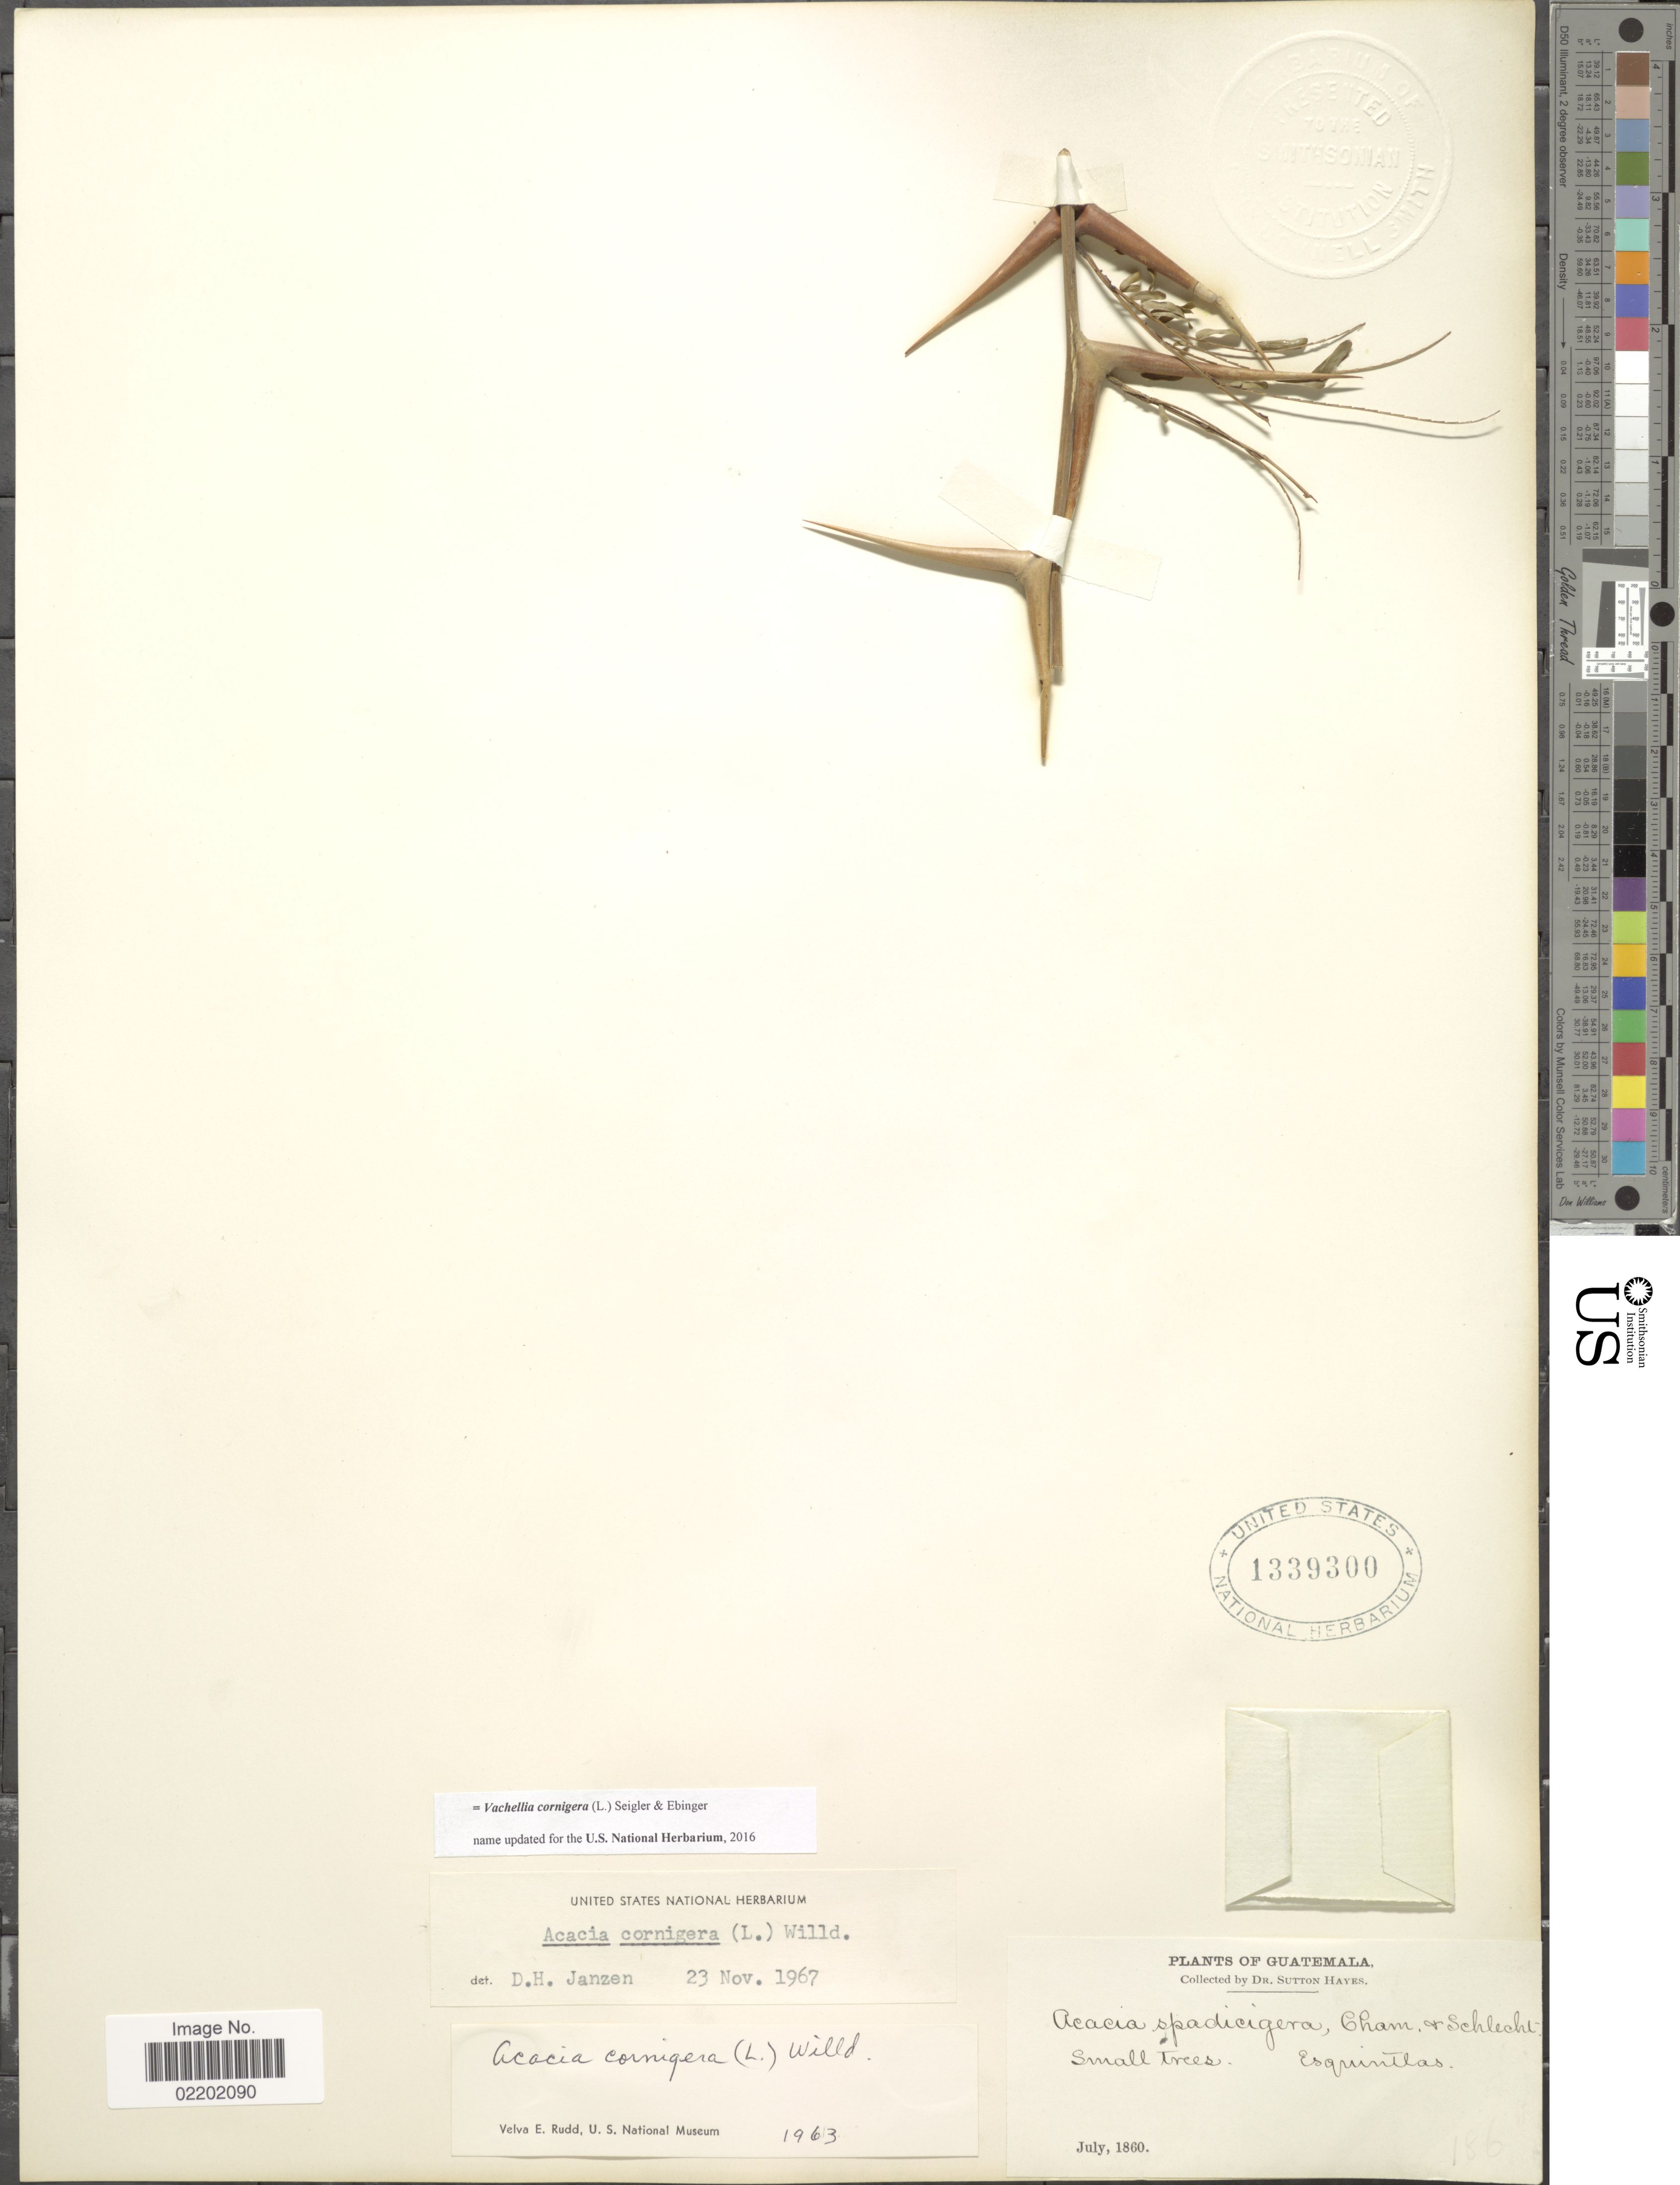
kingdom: Plantae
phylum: Tracheophyta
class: Magnoliopsida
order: Fabales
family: Fabaceae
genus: Vachellia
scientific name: Vachellia cornigera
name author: (L.) Seigler & Ebinger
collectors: S. Hayes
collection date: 1860-07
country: Guatemala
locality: Esquintlas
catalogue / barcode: US 1339300